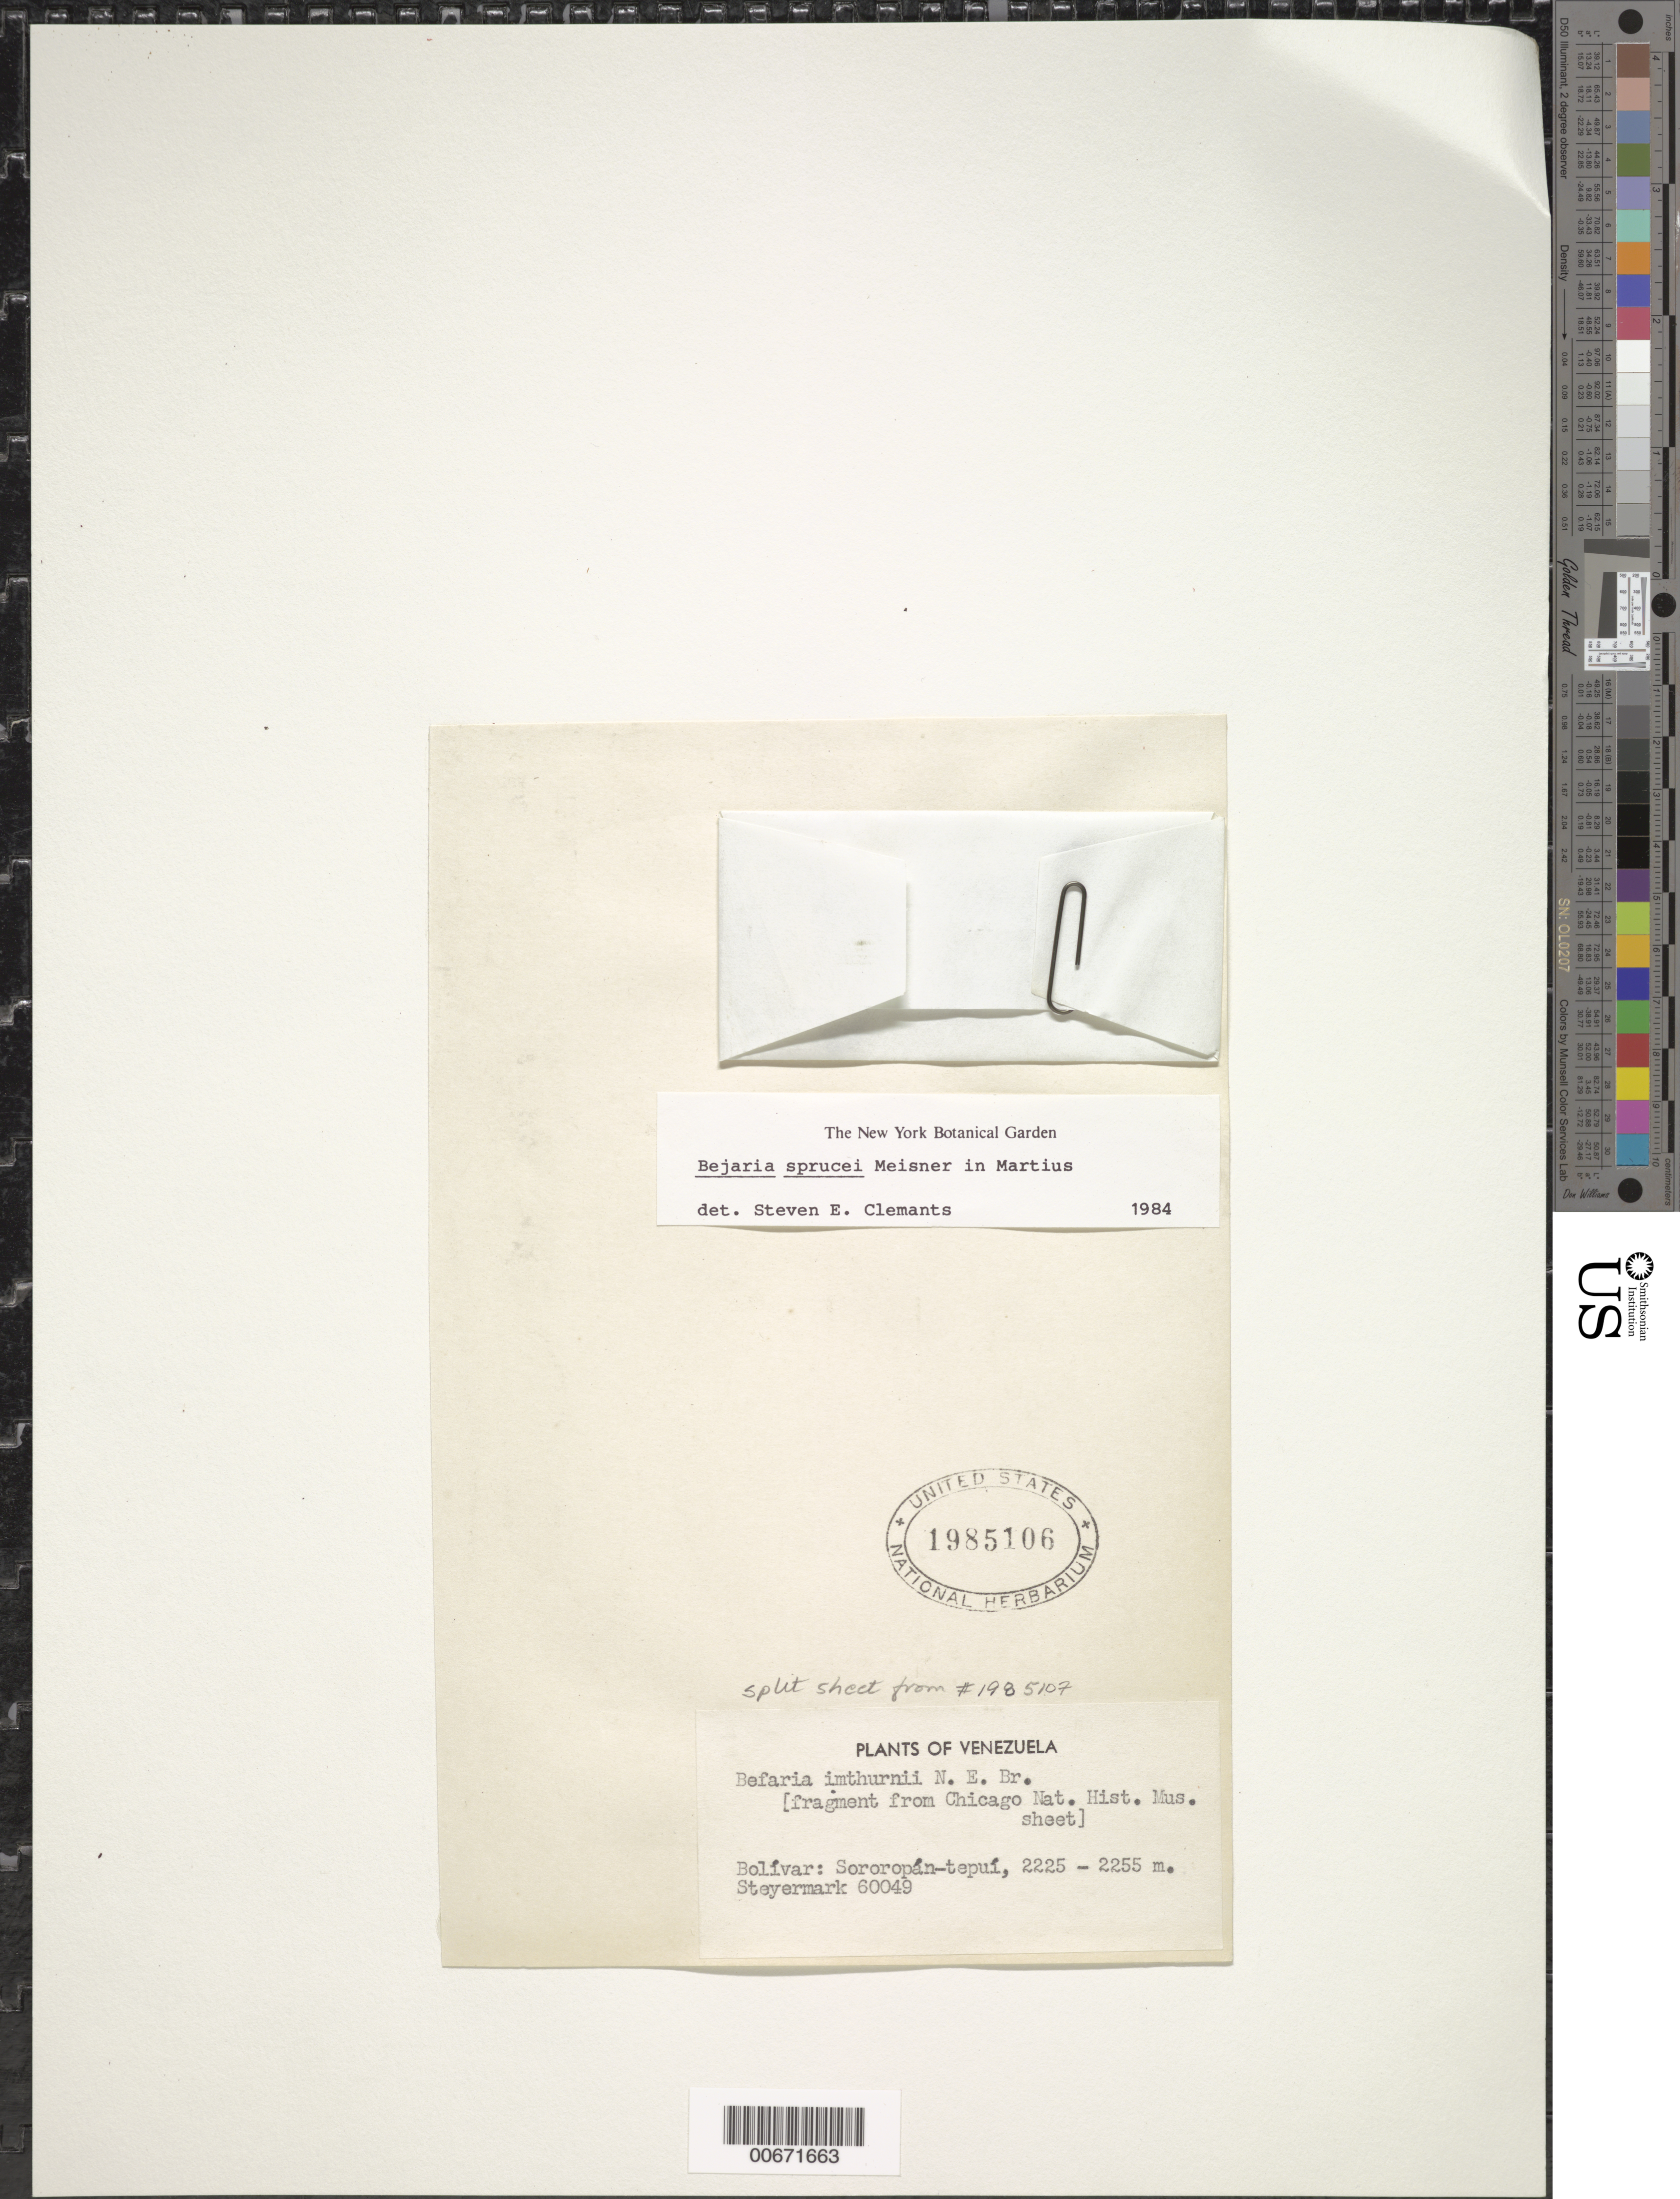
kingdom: Plantae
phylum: Tracheophyta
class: Magnoliopsida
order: Ericales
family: Ericaceae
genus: Bejaria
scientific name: Bejaria sprucei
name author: Meisn.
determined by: Clemants, S. E.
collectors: J. Steyermark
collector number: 60049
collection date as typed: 13-Nov-44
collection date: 1944-11-13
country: Venezuela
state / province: Bolívar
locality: Sororopán-tepuí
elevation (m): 2225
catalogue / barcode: US 1985106